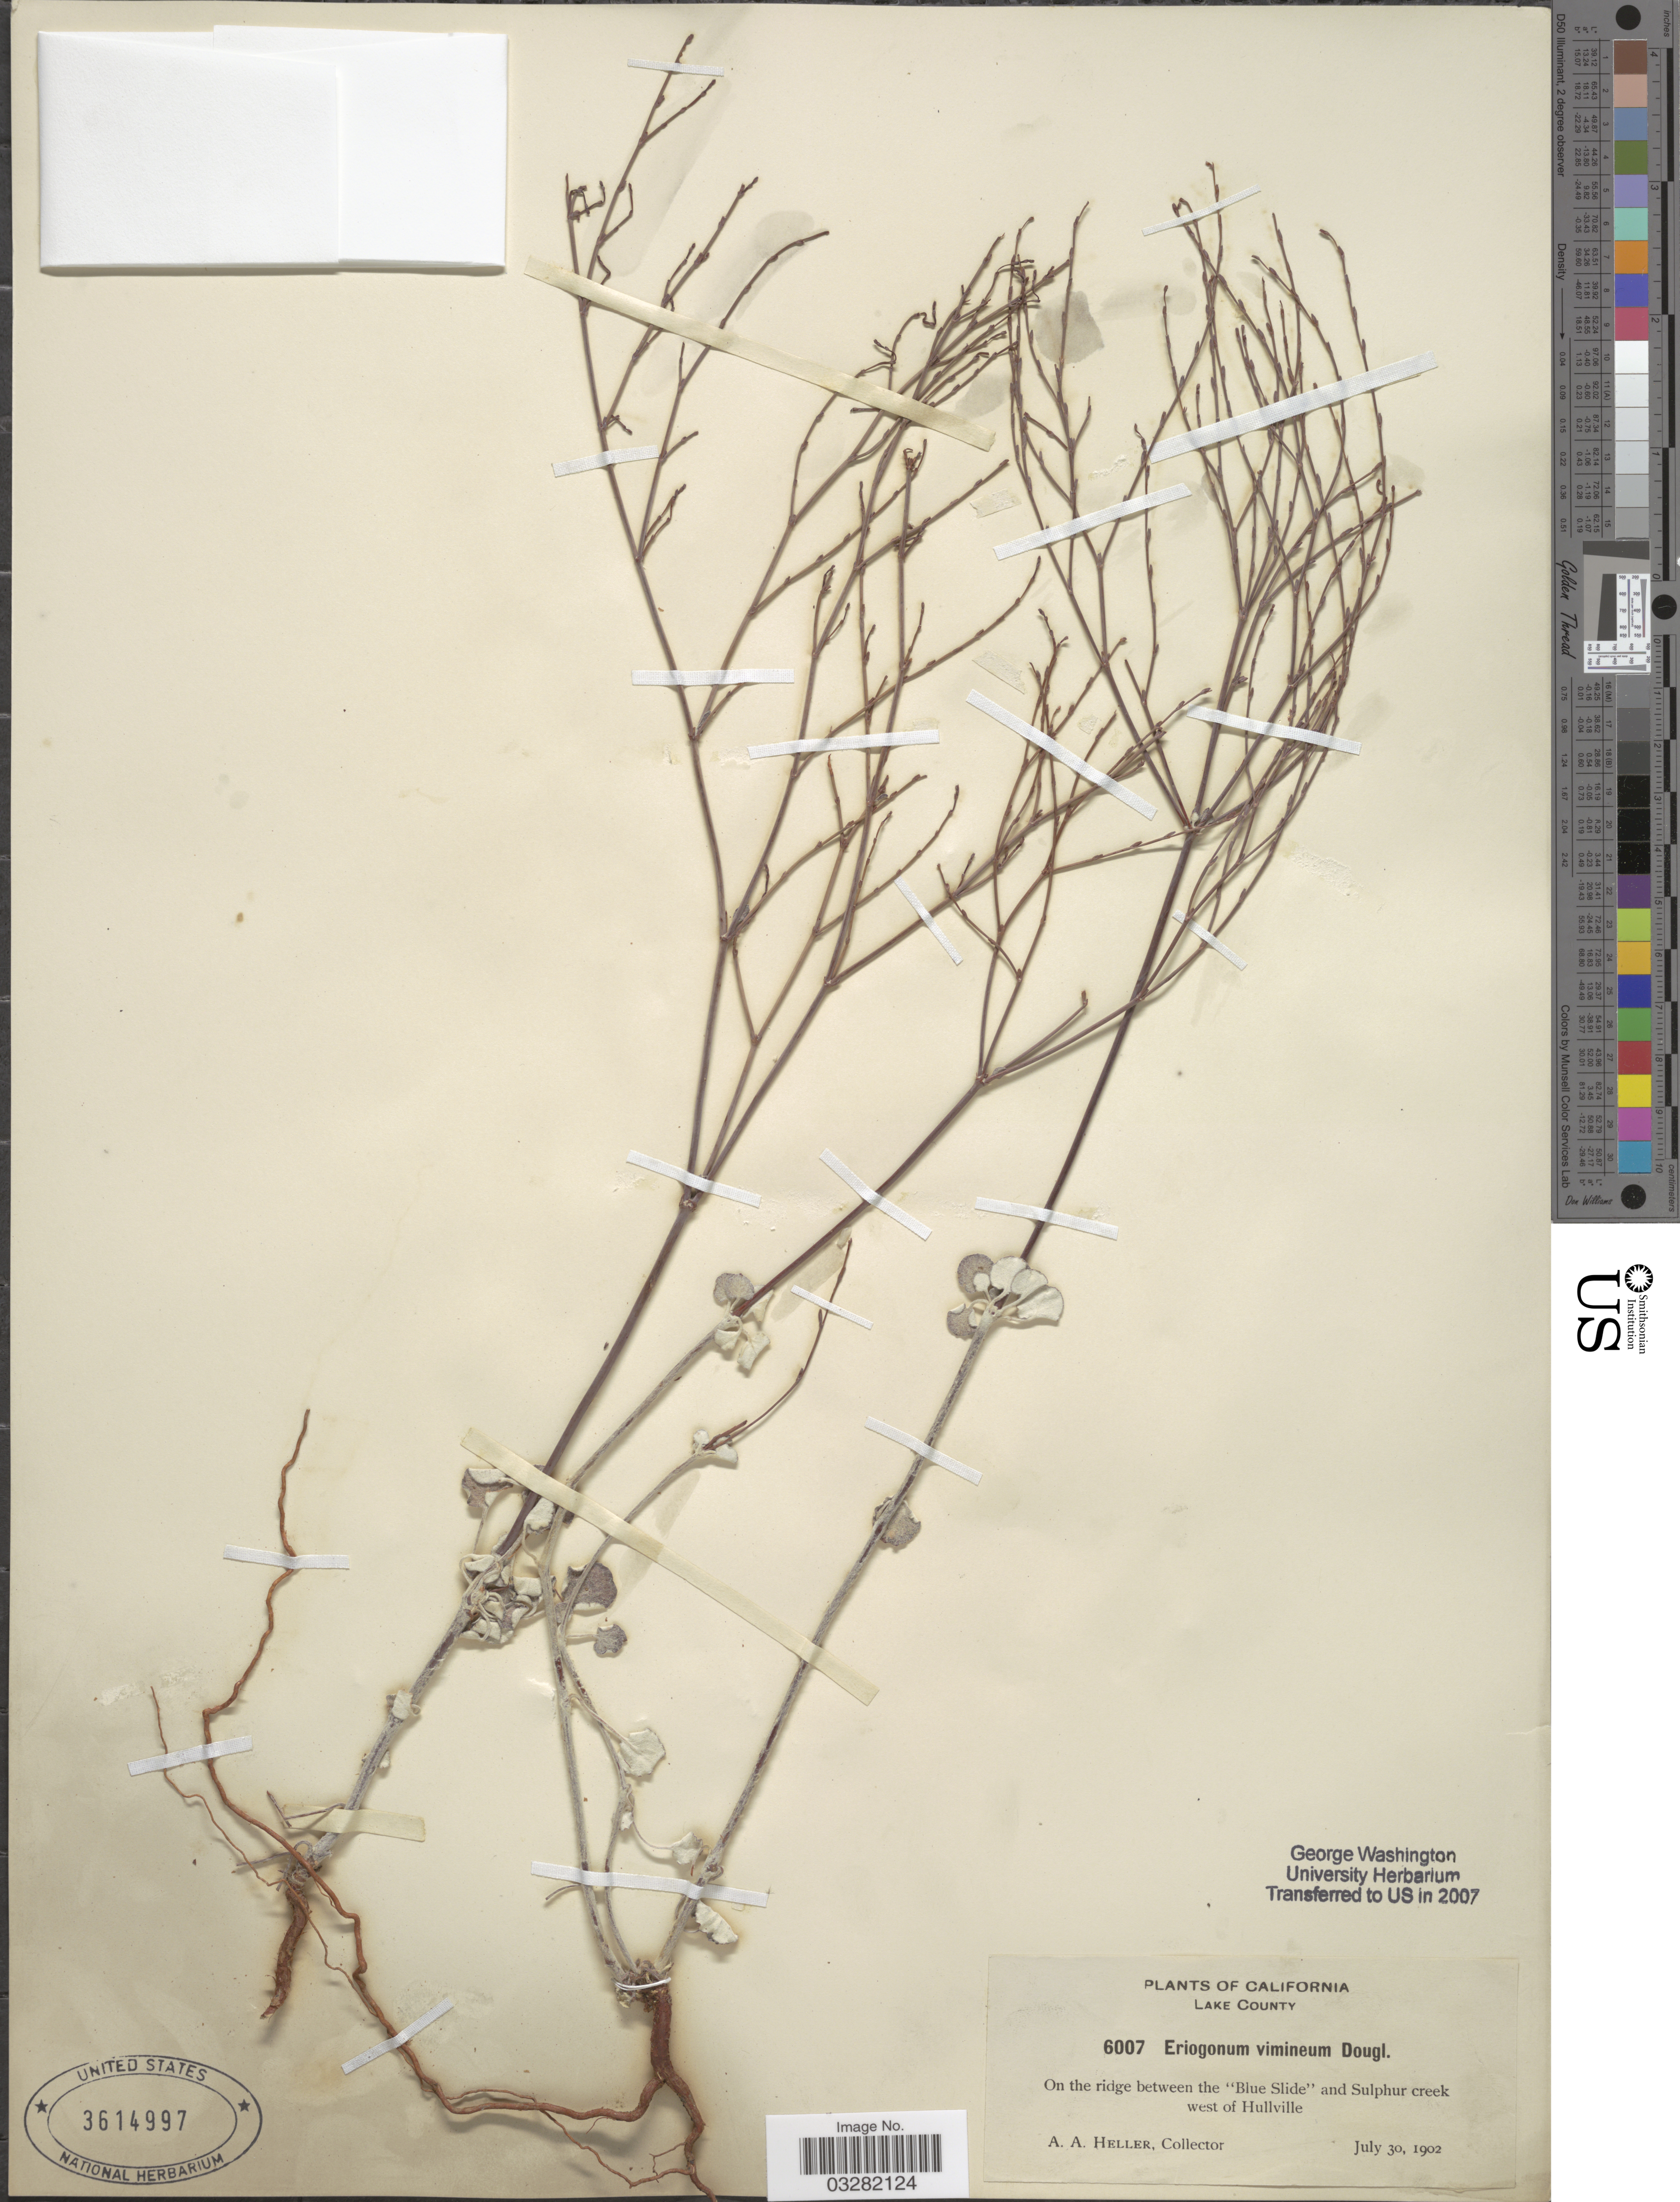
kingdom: Plantae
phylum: Tracheophyta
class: Magnoliopsida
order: Caryophyllales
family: Polygonaceae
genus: Eriogonum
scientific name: Eriogonum vimineum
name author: Douglas ex Benth.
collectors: A. A. Heller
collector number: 6007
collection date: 1902-07-30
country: United States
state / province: California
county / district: Lake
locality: Lake County. On the ridge between the "Blue Slide" and Sulphur creek west of Hullville.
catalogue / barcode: US 3614997